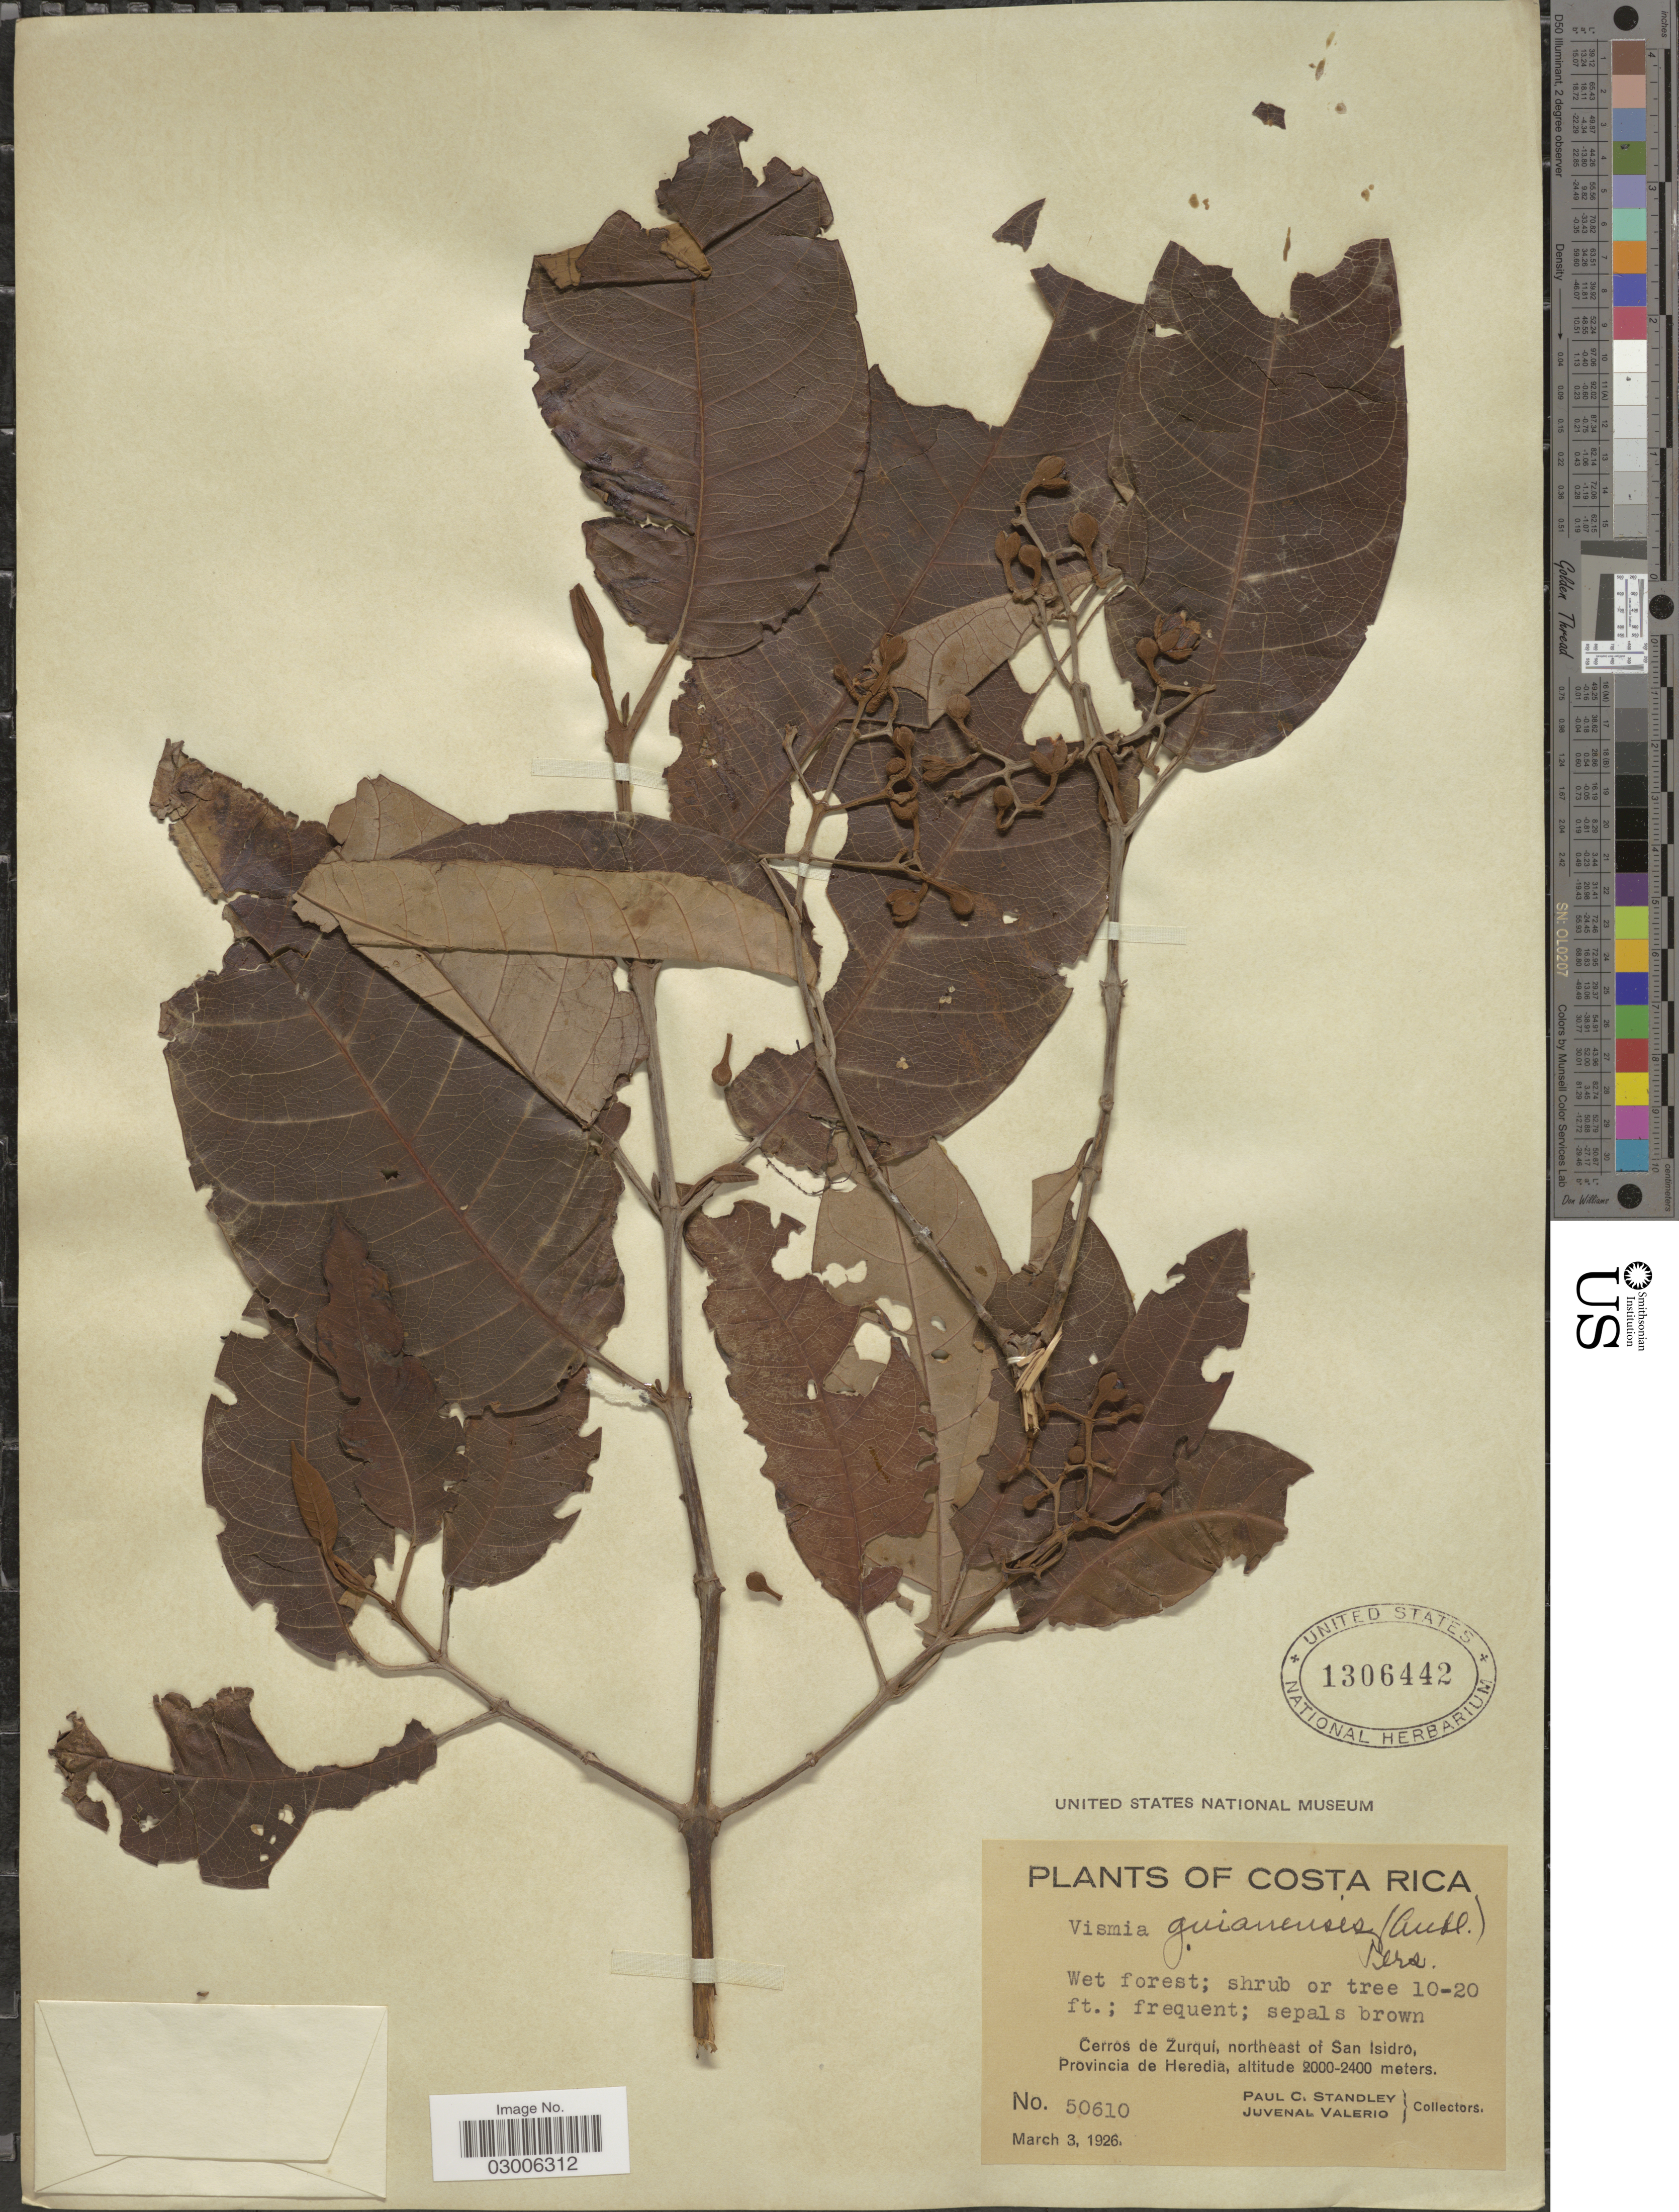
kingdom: Plantae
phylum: Tracheophyta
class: Magnoliopsida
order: Malpighiales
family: Hypericaceae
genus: Vismia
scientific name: Vismia guianensis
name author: (Aubl.) Pers.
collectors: P. C. Standley & J. Valerio R.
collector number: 50610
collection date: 1926-03-03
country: Costa Rica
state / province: Heredia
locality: Cerros de Zurqui, northeast of San Isidro.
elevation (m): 2000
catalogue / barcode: US 1306442